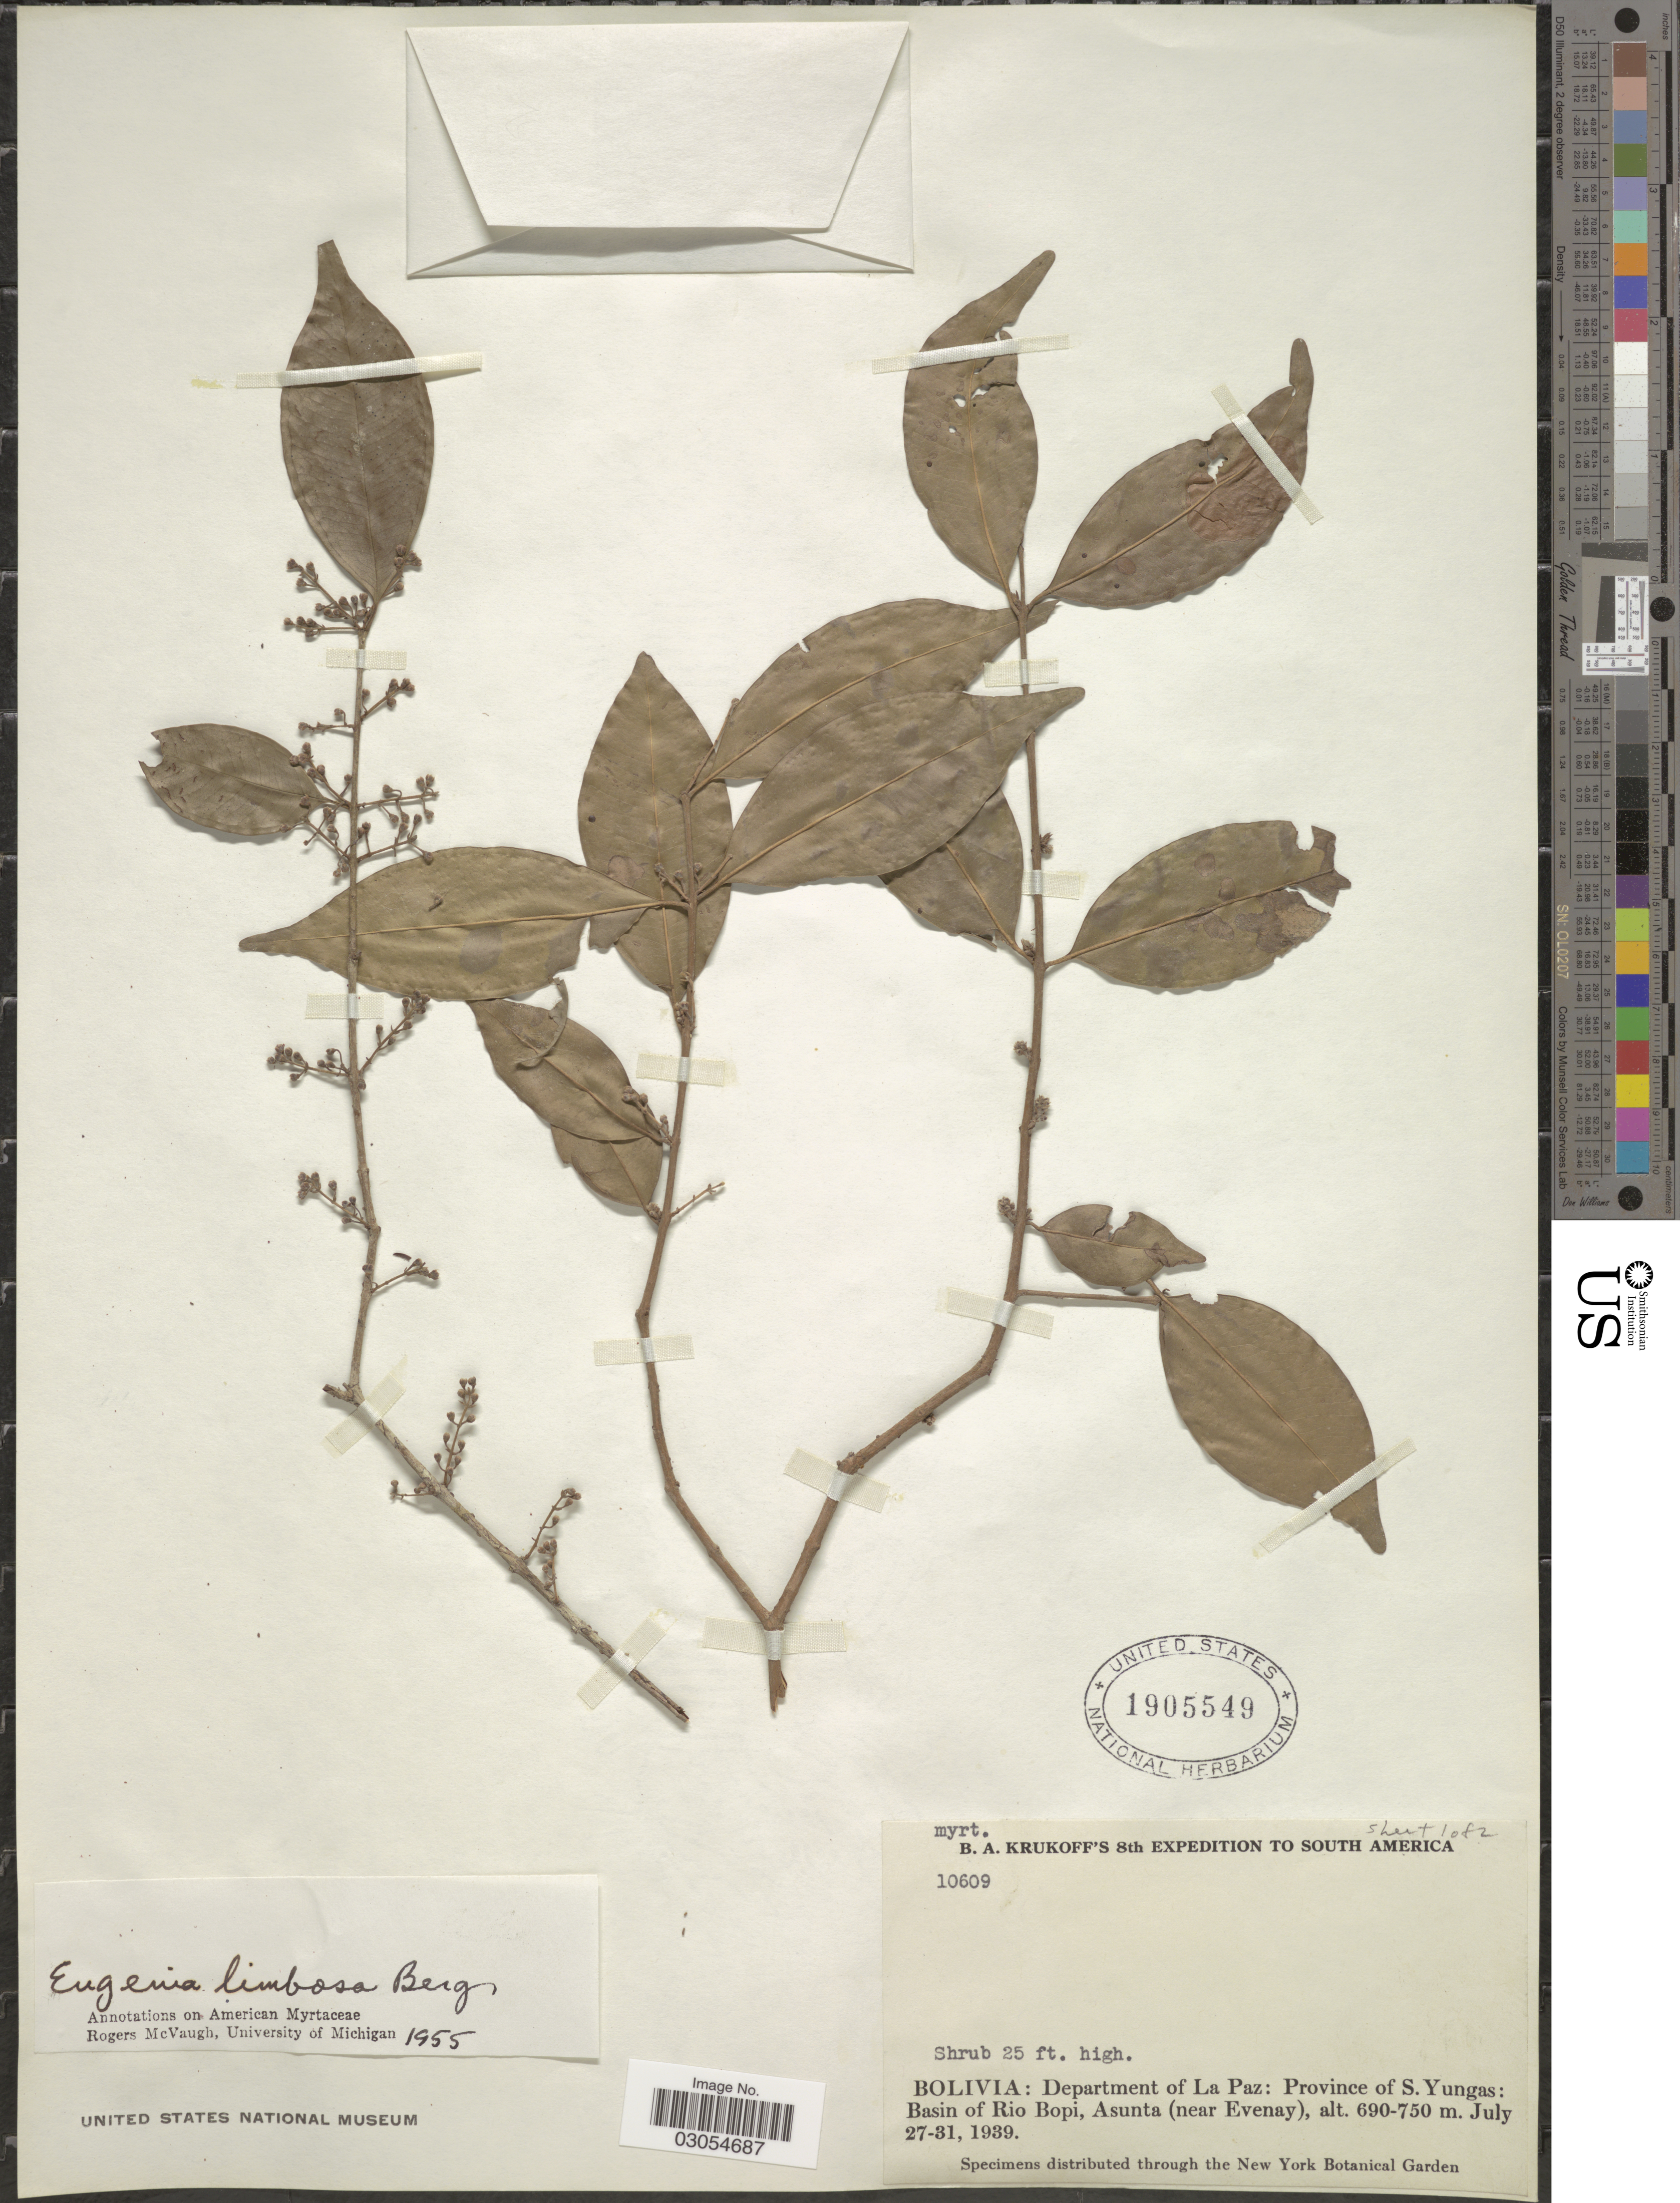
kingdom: Plantae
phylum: Tracheophyta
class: Magnoliopsida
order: Myrtales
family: Myrtaceae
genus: Eugenia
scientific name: Eugenia limbosa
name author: O. Berg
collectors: B. A. Krukoff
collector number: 10609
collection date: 1939-07-27/1939-07-31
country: Bolivia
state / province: La Paz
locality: Department of La Paz: Province of S. Yungas: Basin of Rio Bopi, Asunta (near Evenay).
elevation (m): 690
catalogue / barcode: US 1905549